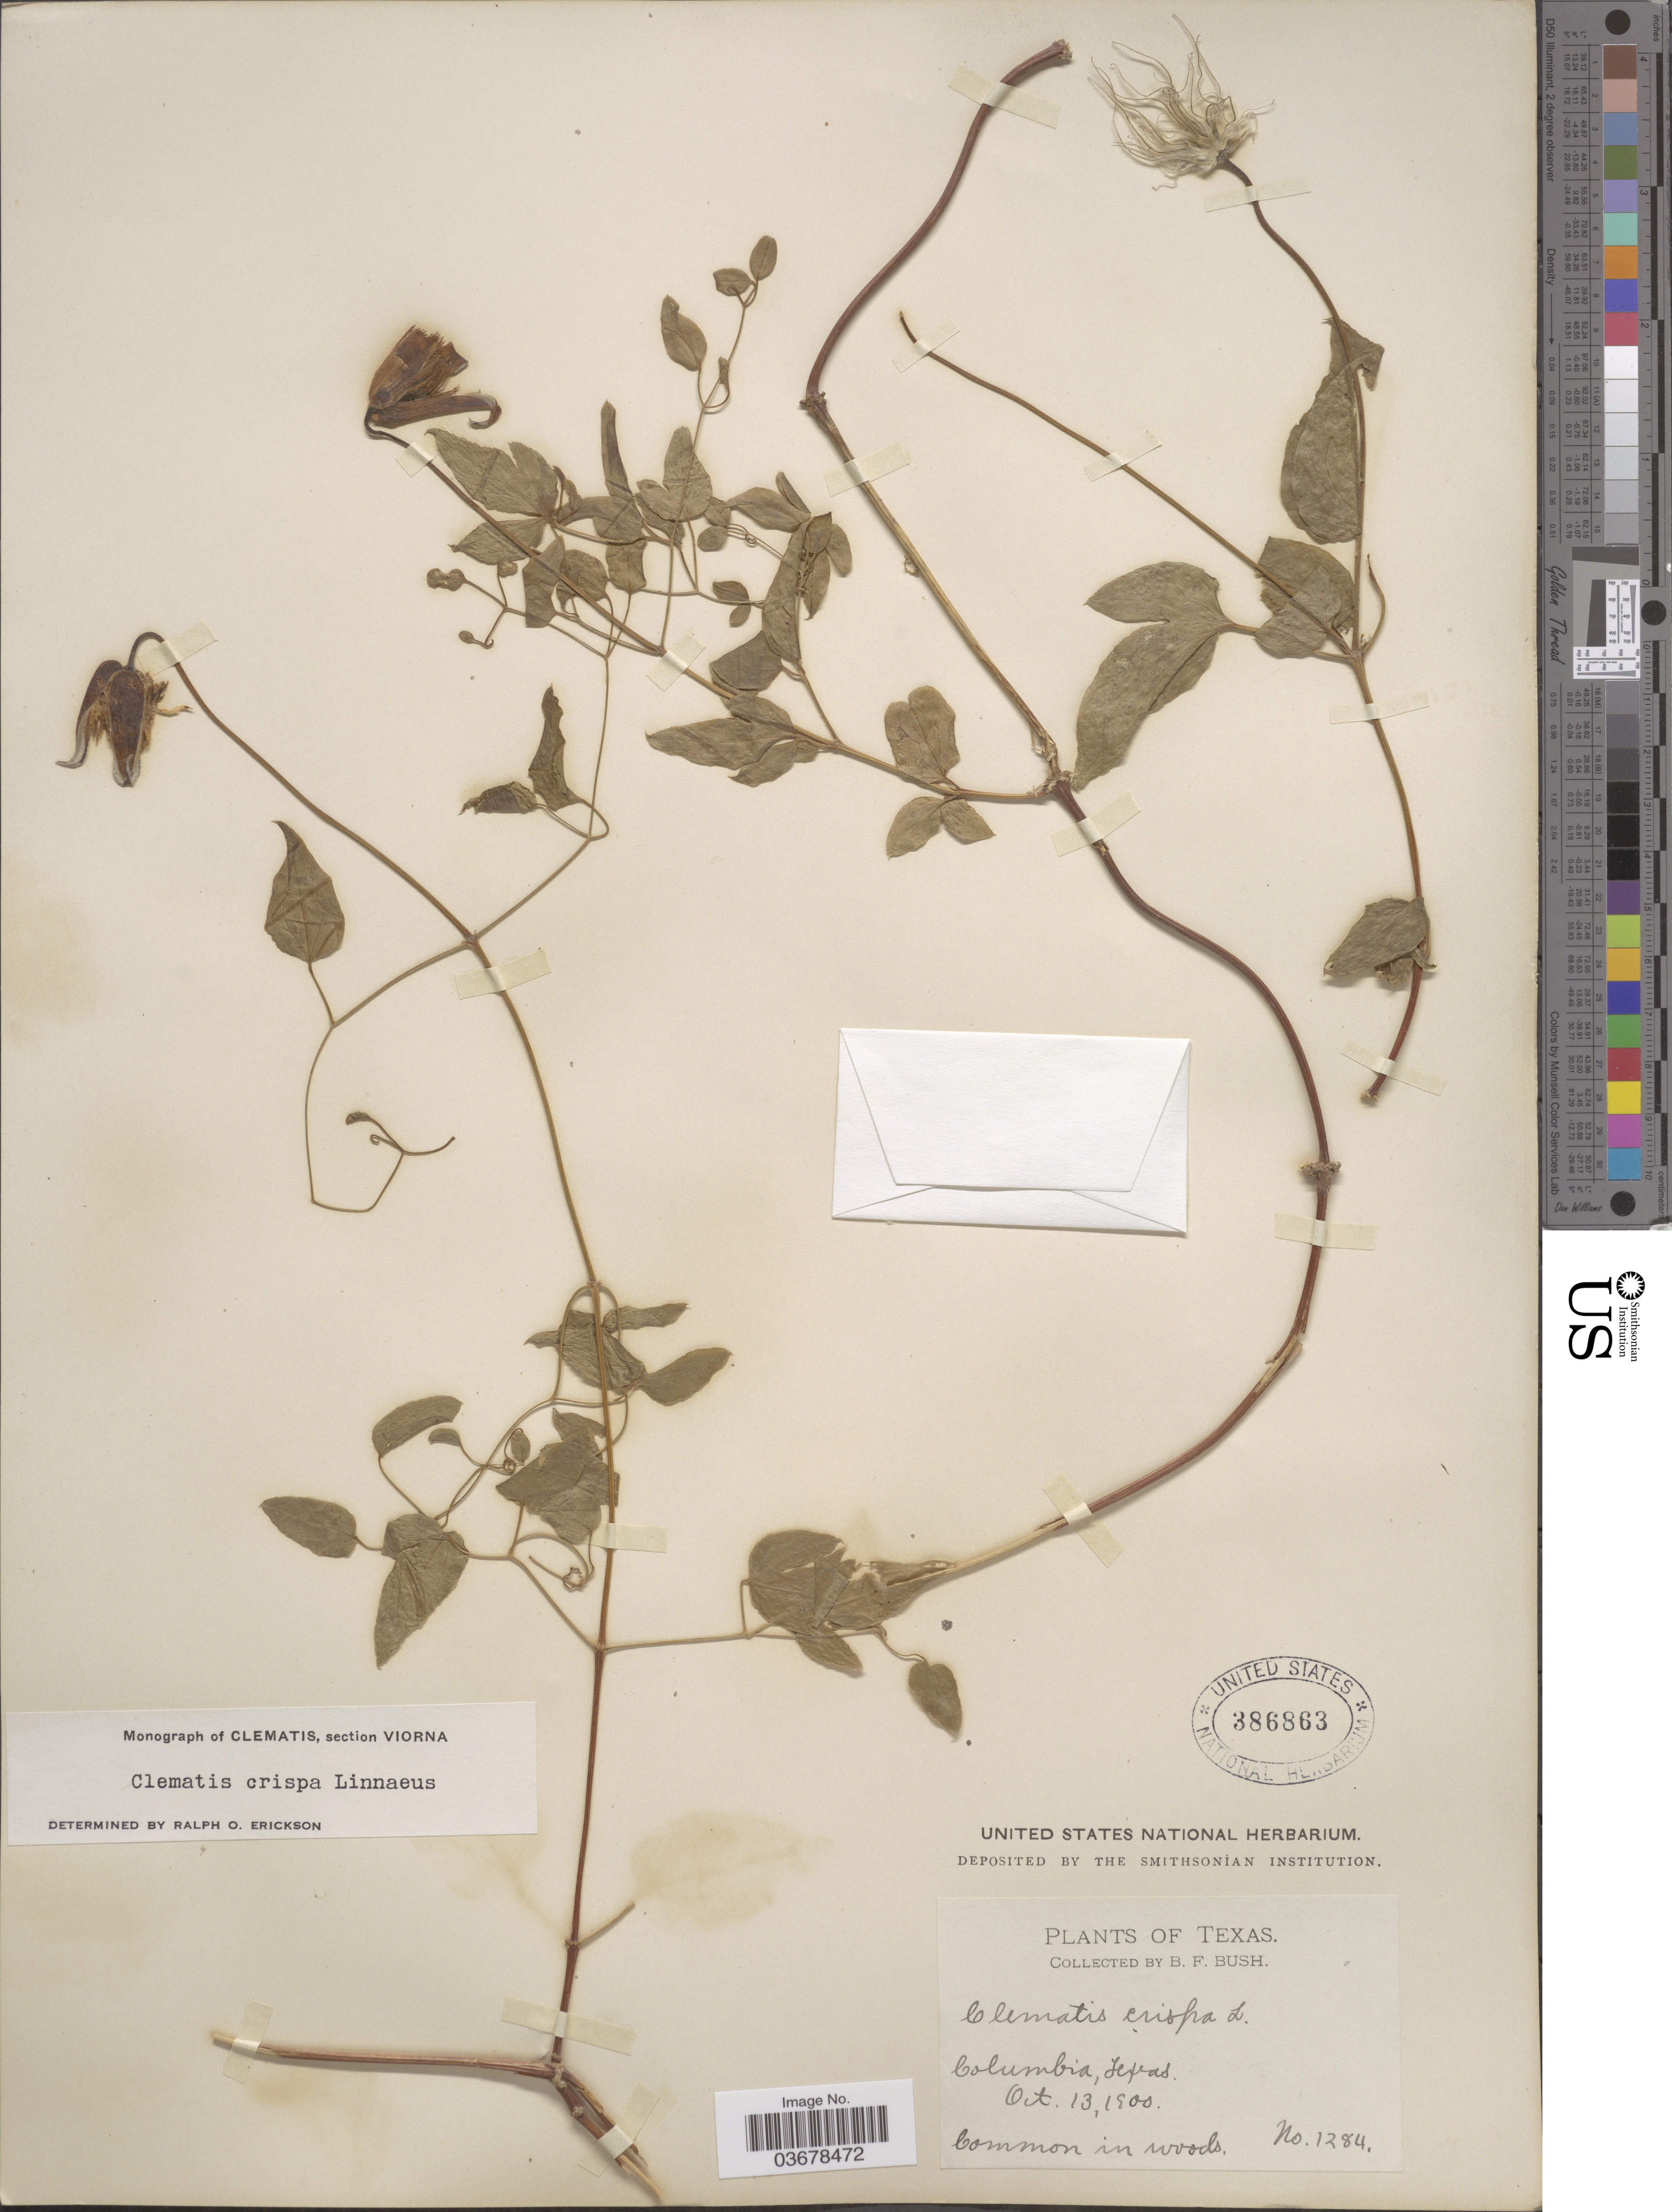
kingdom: Plantae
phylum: Tracheophyta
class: Magnoliopsida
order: Ranunculales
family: Ranunculaceae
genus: Clematis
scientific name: Clematis viorna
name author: L.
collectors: B. F. Bush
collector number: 1284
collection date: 1900-10-13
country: United States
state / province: Texas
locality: Columbia. Common in woods.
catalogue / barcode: US 386863